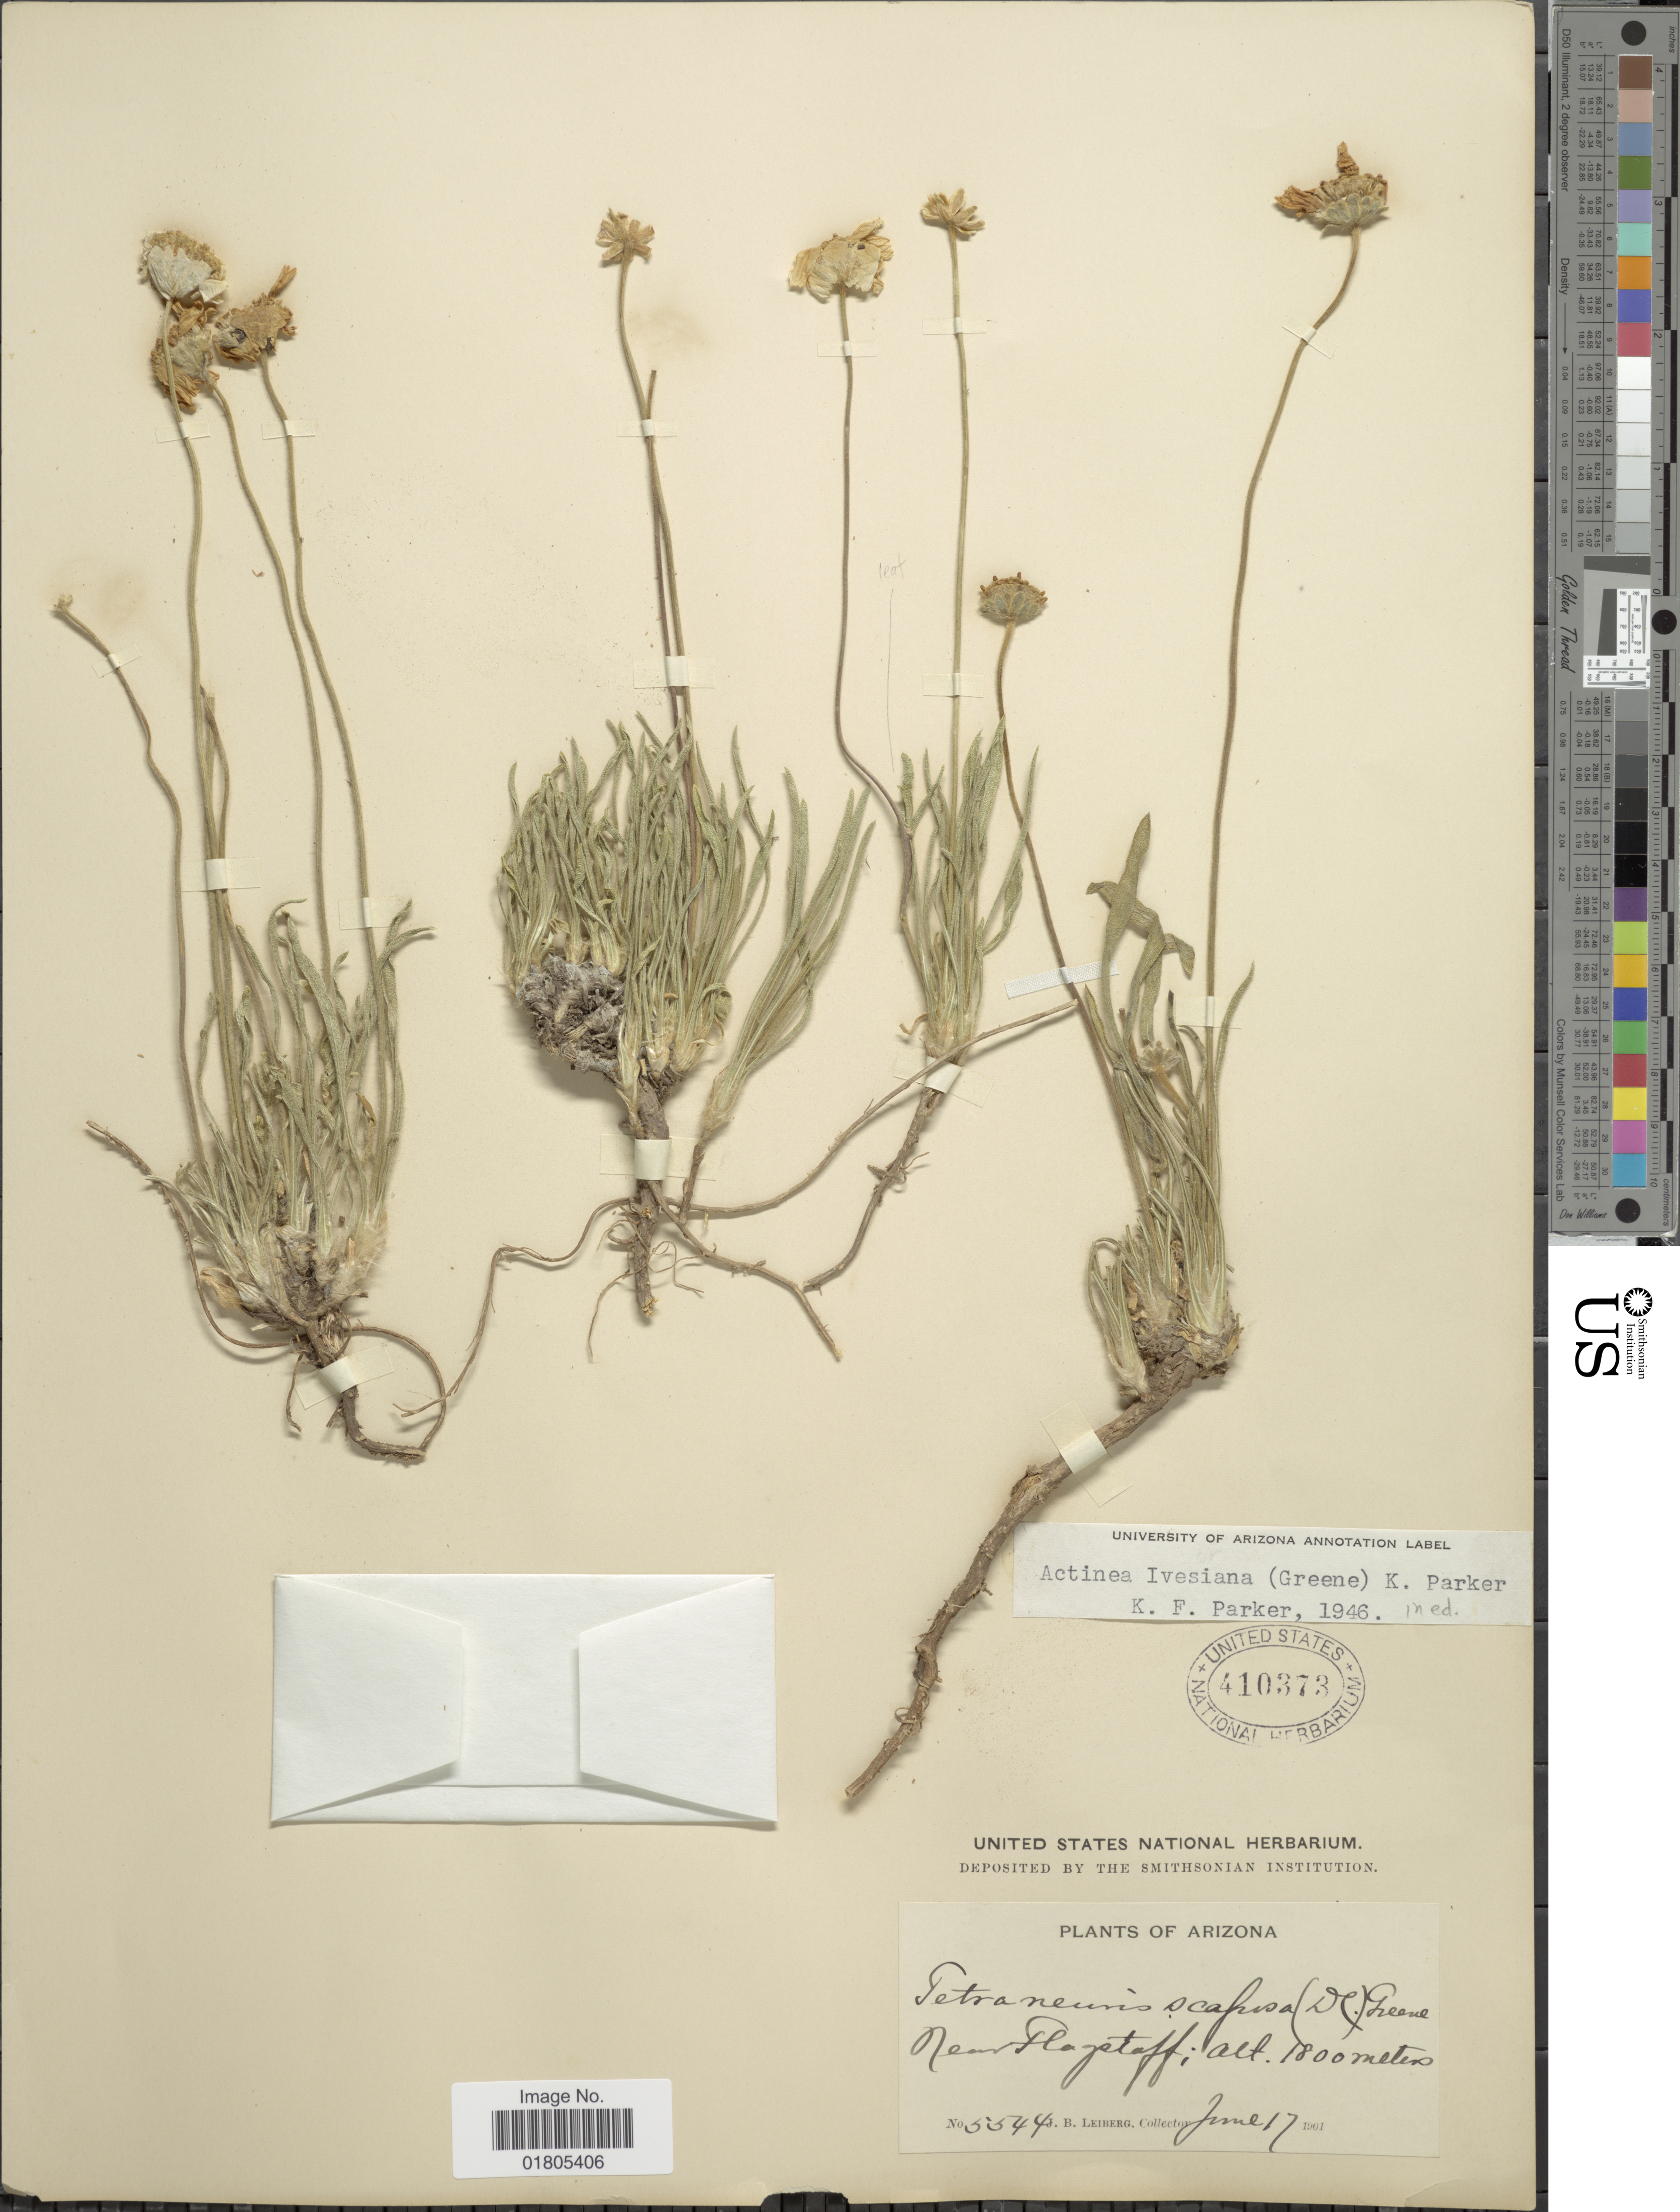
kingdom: Plantae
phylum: Tracheophyta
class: Magnoliopsida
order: Asterales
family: Asteraceae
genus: Actinea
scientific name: Actinea ivesiana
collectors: J. B. Leiberg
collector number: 5544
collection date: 1901-06-17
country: United States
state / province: Arizona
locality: Near Flagstaff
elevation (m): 1800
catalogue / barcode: US 410373